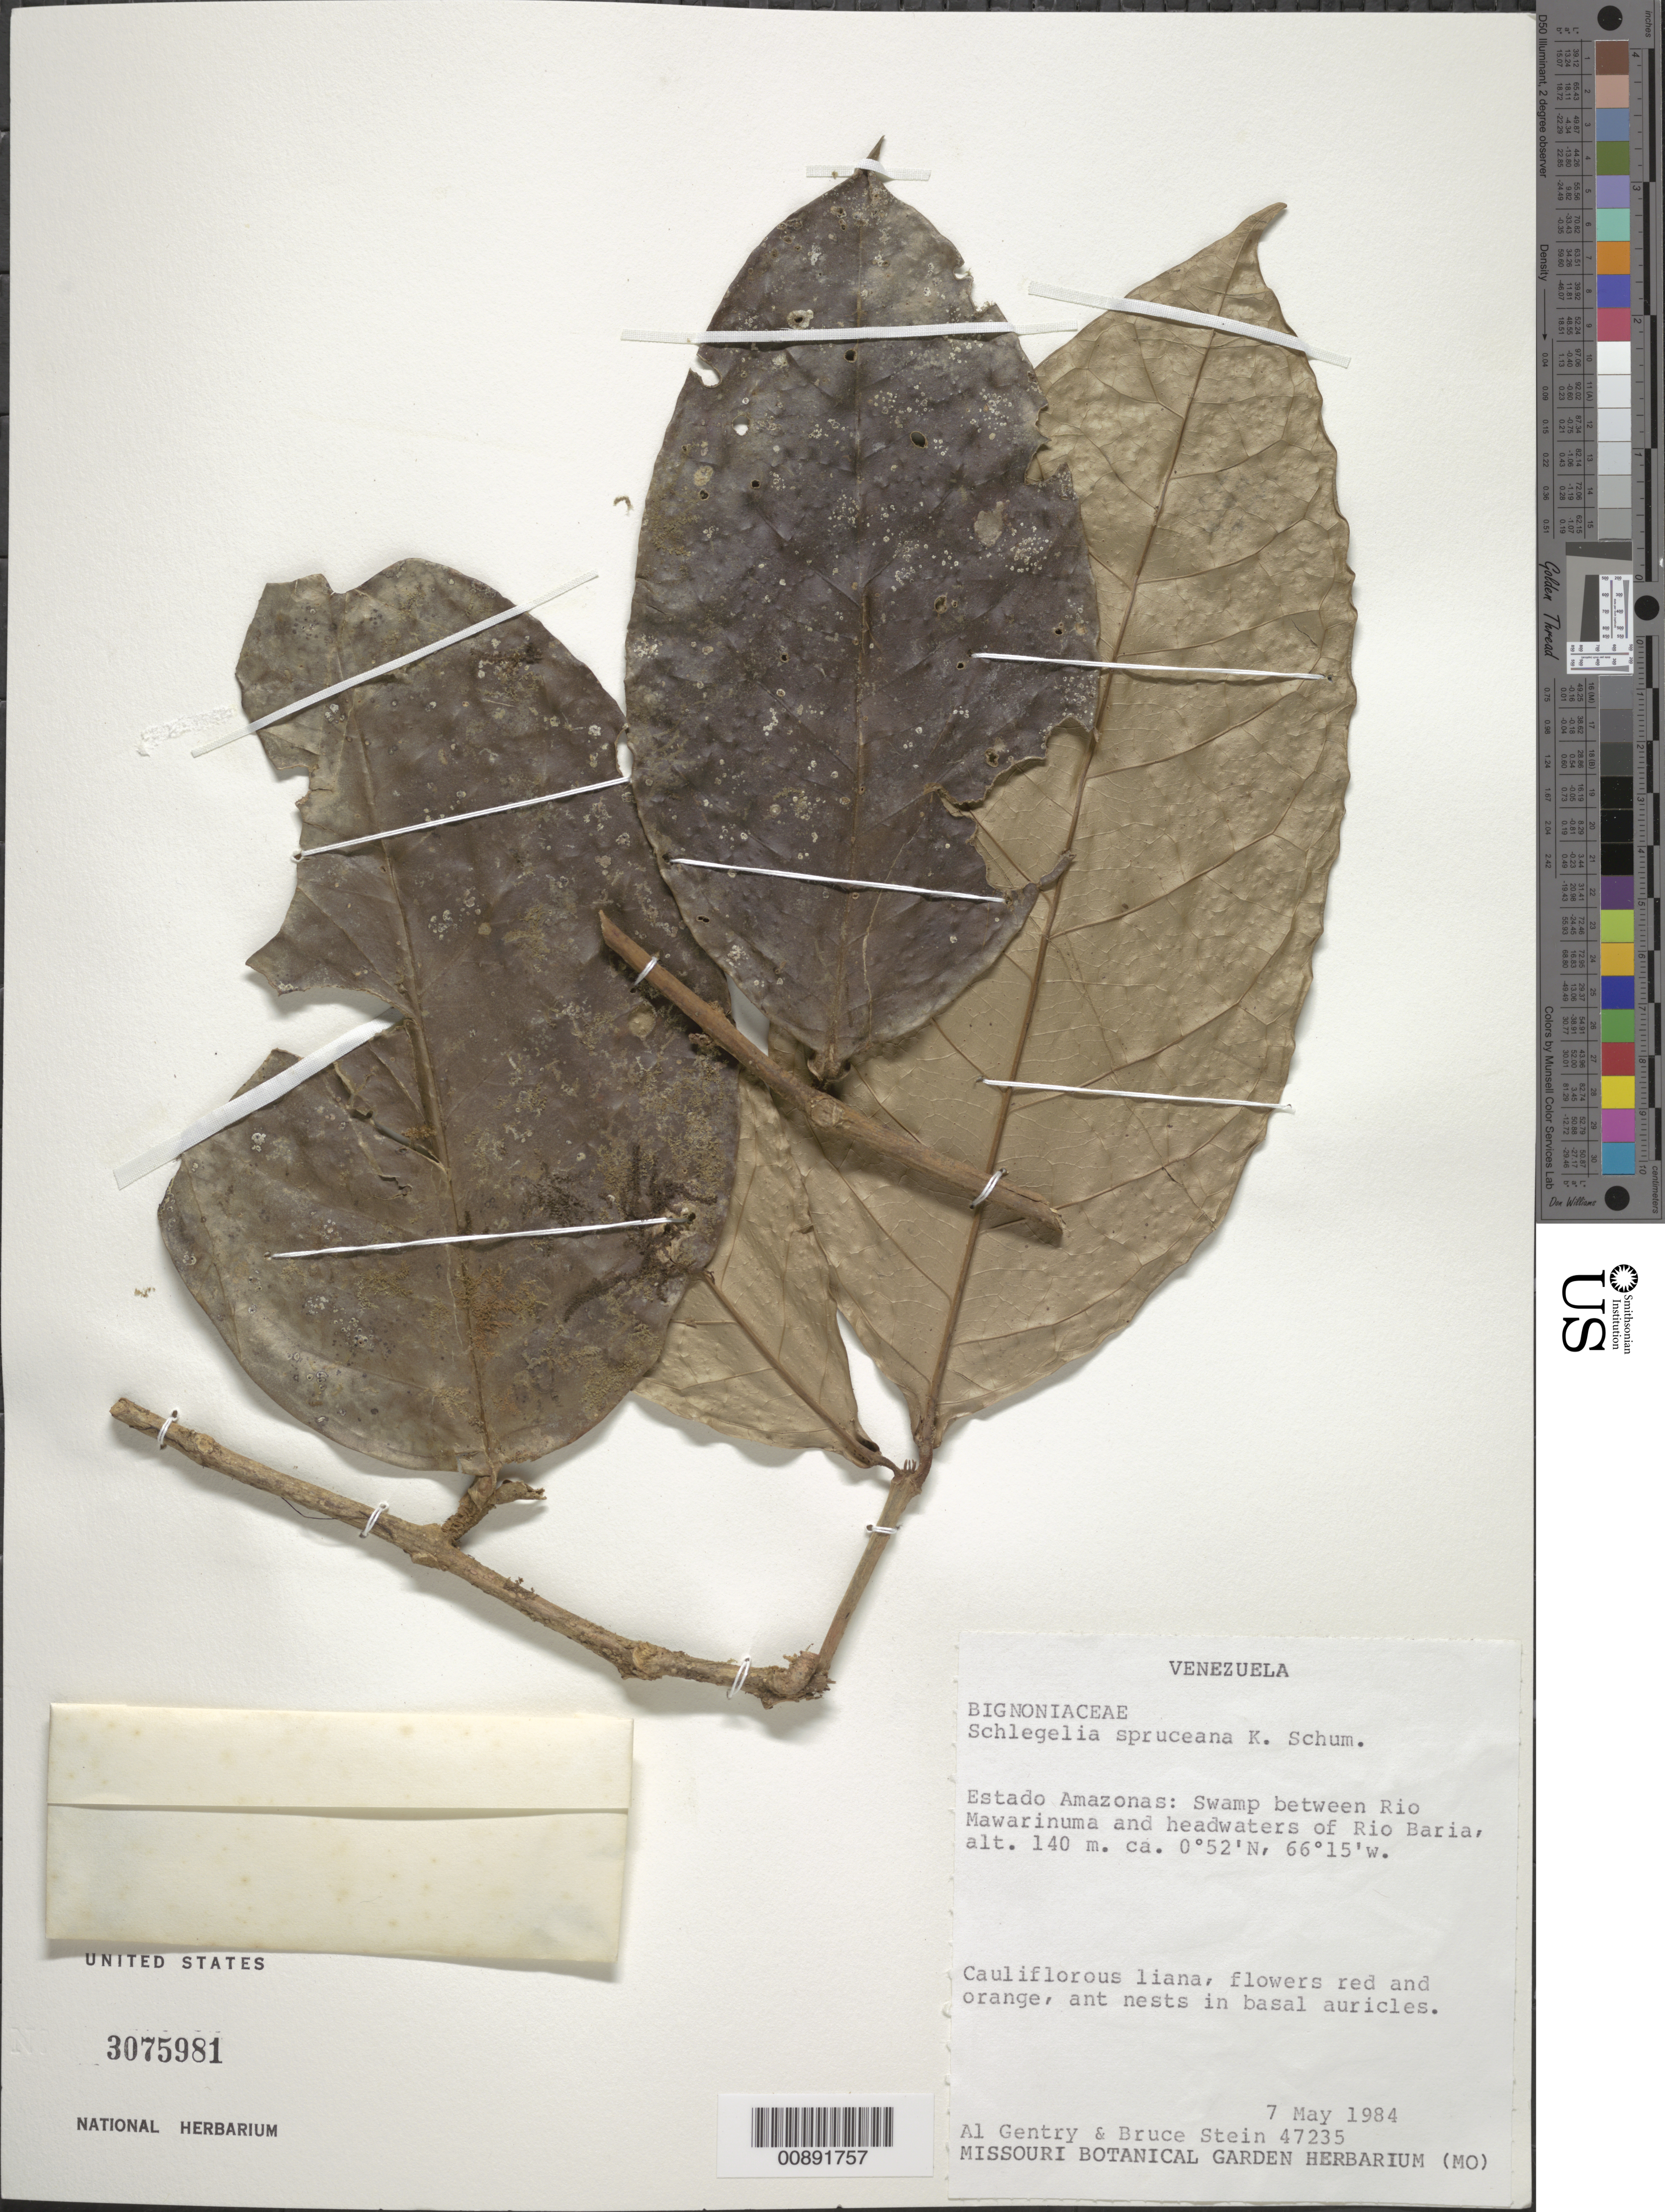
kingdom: Plantae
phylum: Tracheophyta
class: Magnoliopsida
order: Lamiales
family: Schlegeliaceae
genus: Schlegelia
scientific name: Schlegelia spruceana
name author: Bureau & K. Schum.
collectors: A. H. Gentry & B. Stein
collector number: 47235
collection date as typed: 7-May-84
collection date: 1984-05-07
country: Venezuela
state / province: Amazonas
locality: Río Mawarinuma to headwaters of Río Baria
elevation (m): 140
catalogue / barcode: US 3075981